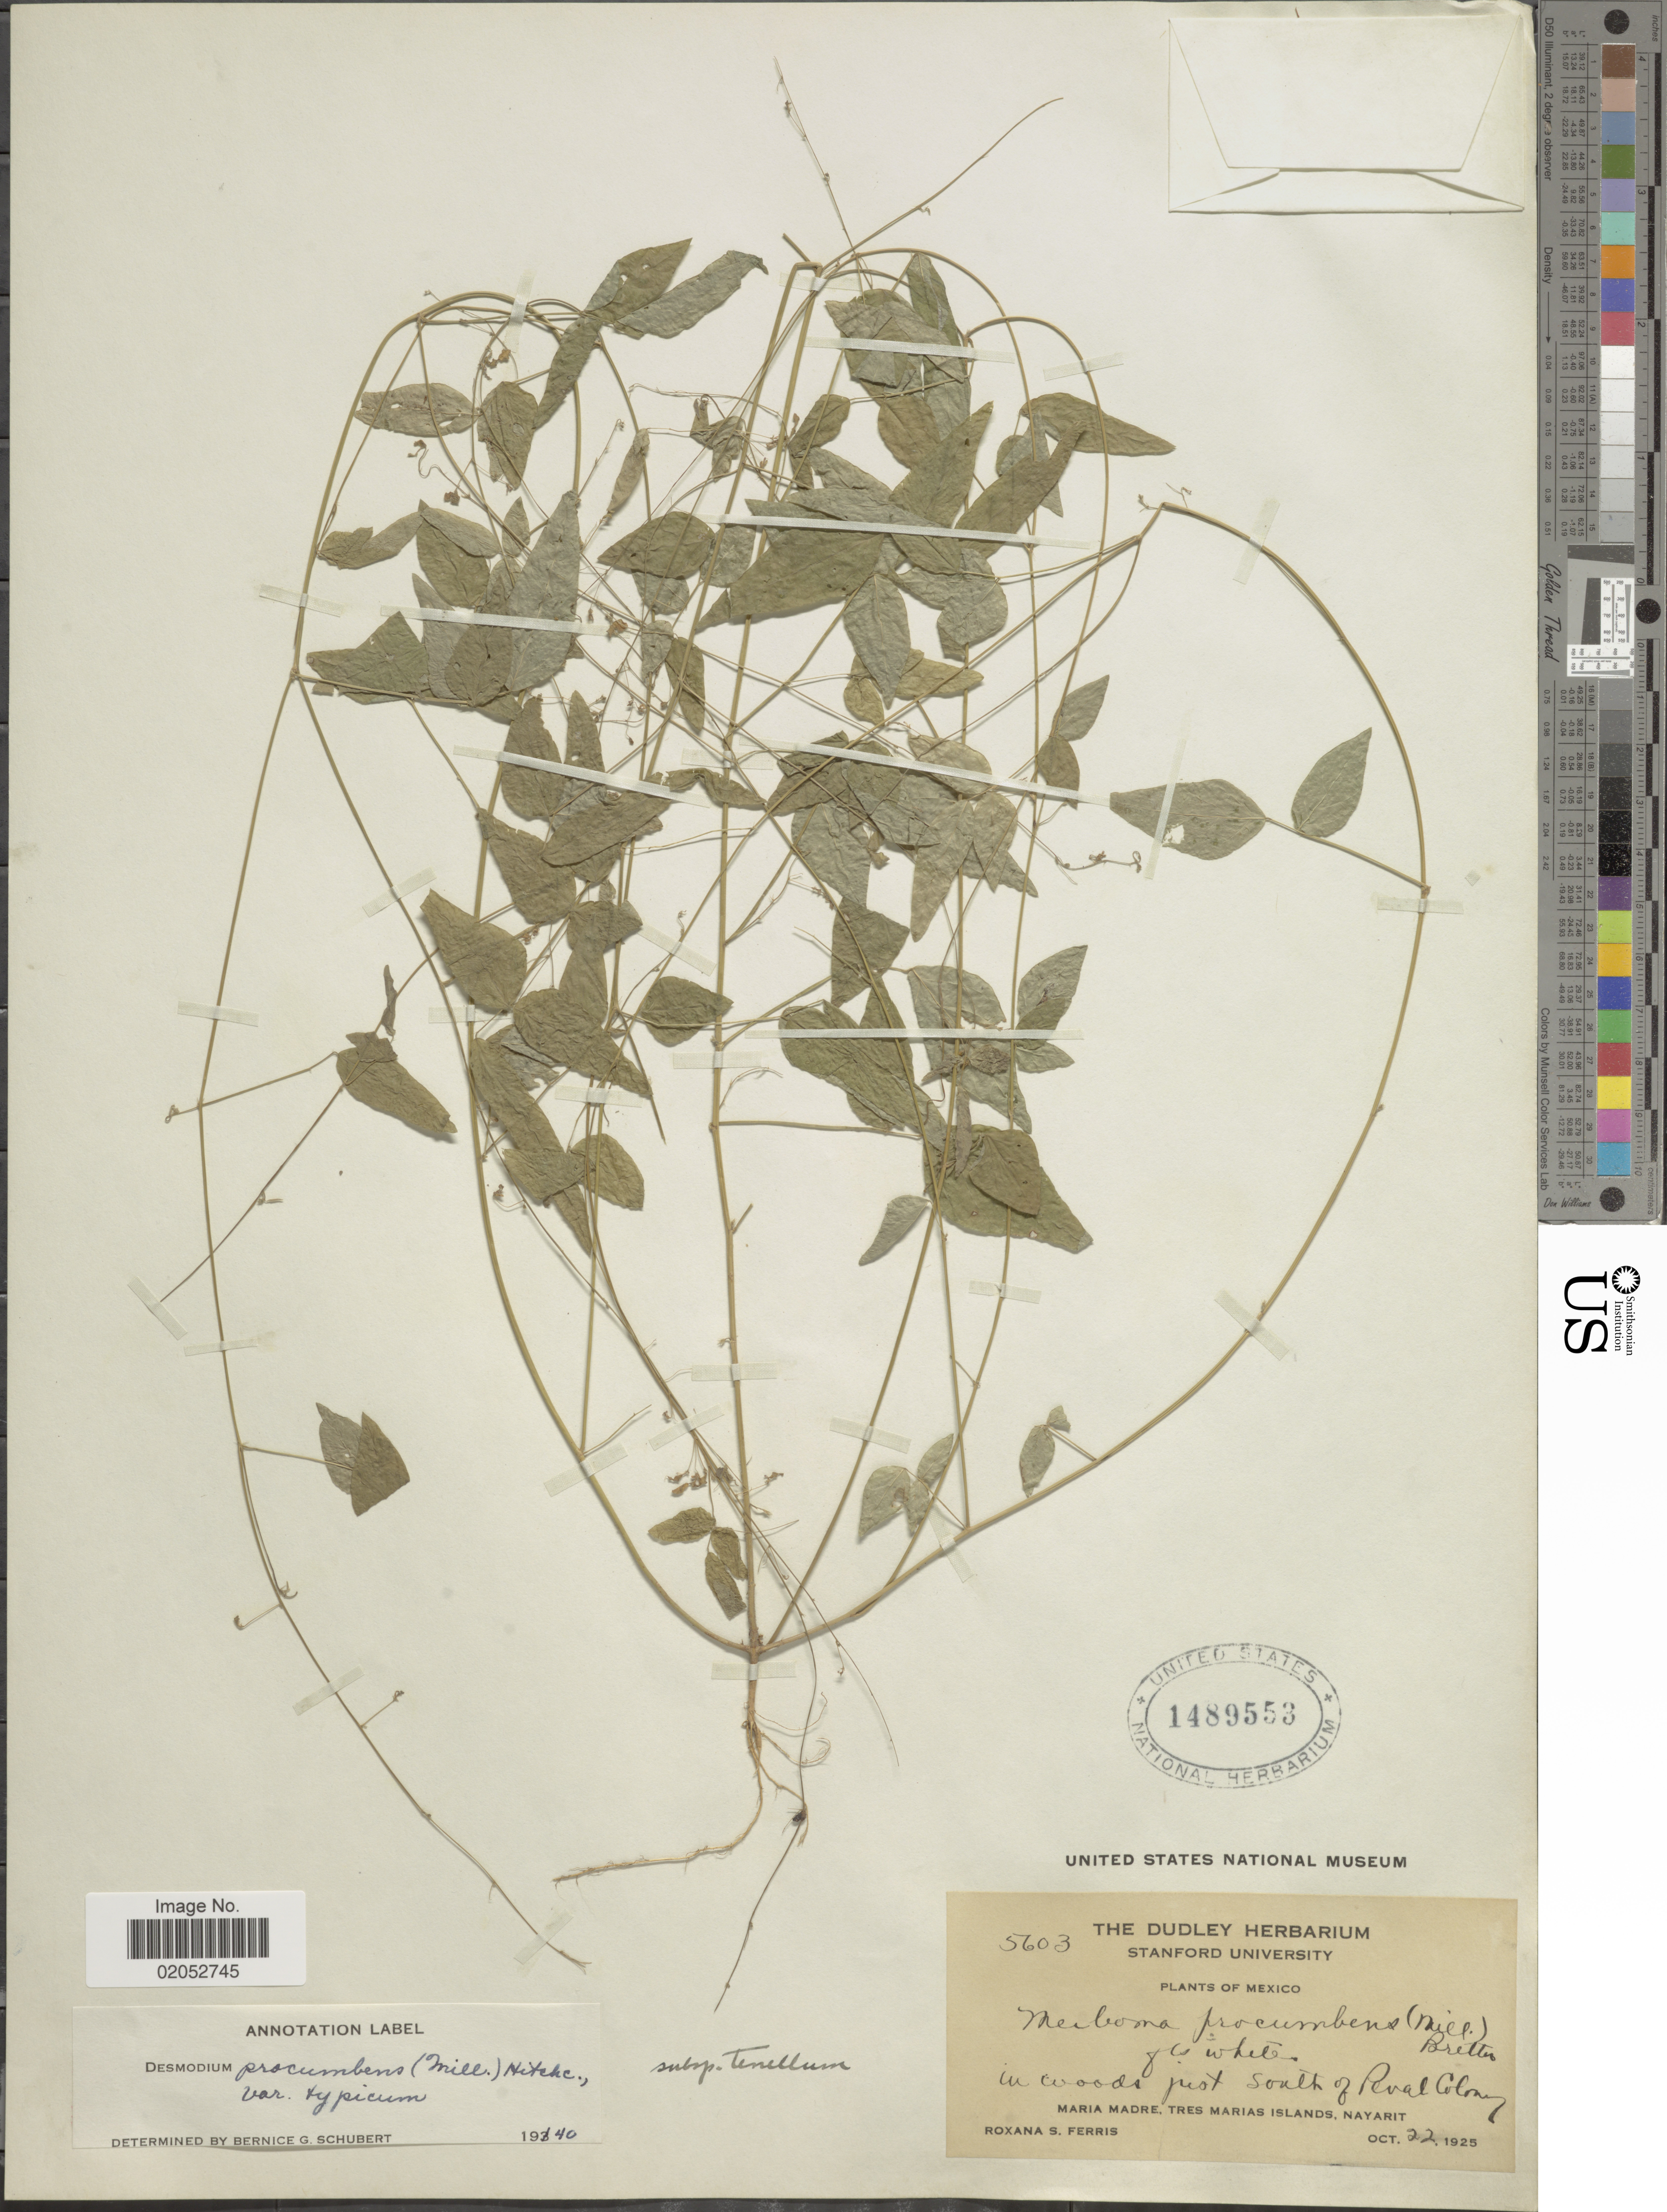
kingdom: Plantae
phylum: Tracheophyta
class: Magnoliopsida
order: Fabales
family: Fabaceae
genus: Desmodium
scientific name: Desmodium procumbens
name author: (Mill.) Hitchc.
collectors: R. S. Ferris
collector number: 5603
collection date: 1925-10-22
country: Mexico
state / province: Nayarit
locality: In woods just south of Pejval Colony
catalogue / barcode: US 1489553